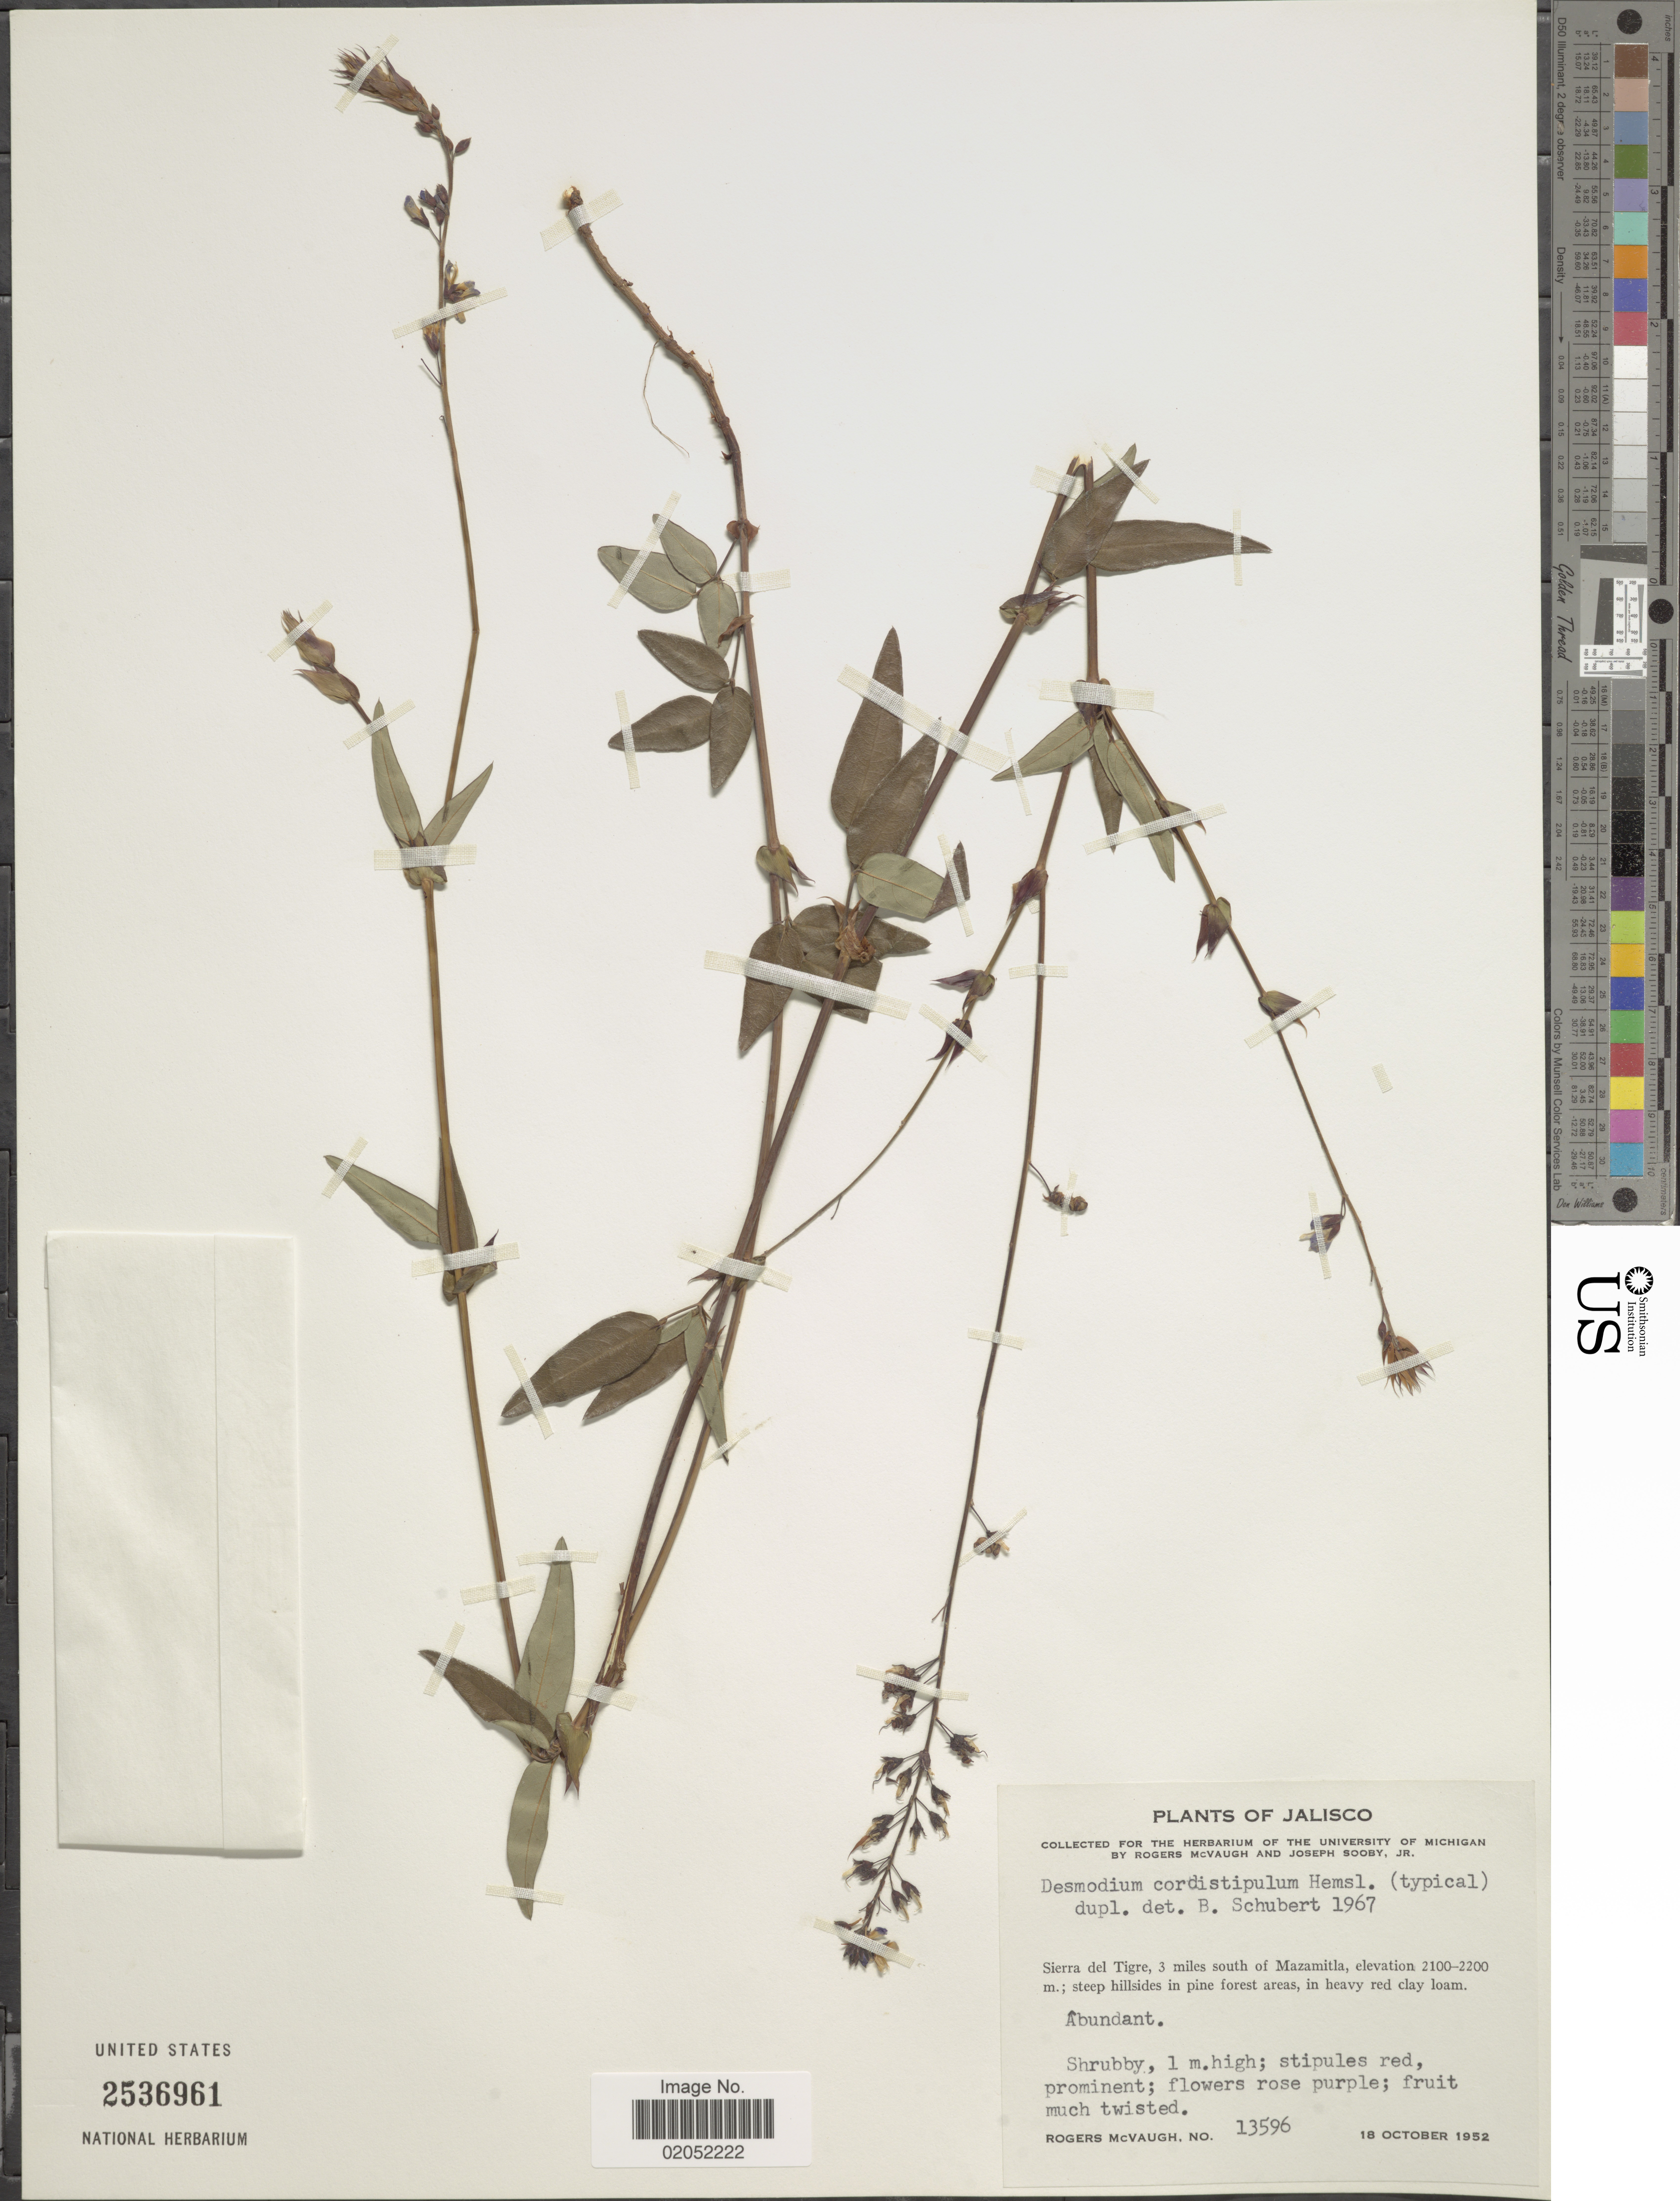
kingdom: Plantae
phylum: Tracheophyta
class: Magnoliopsida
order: Fabales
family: Fabaceae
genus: Desmodium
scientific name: Desmodium cordistipulum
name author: Hemsl.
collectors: R. McVaugh & J. Sooby Jr.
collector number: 13596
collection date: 1952-10-18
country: Mexico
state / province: Jalisco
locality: Jalisco, Sierra del Tigre, 3 miles south of Mazamitla.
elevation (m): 2100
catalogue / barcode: US 2536961